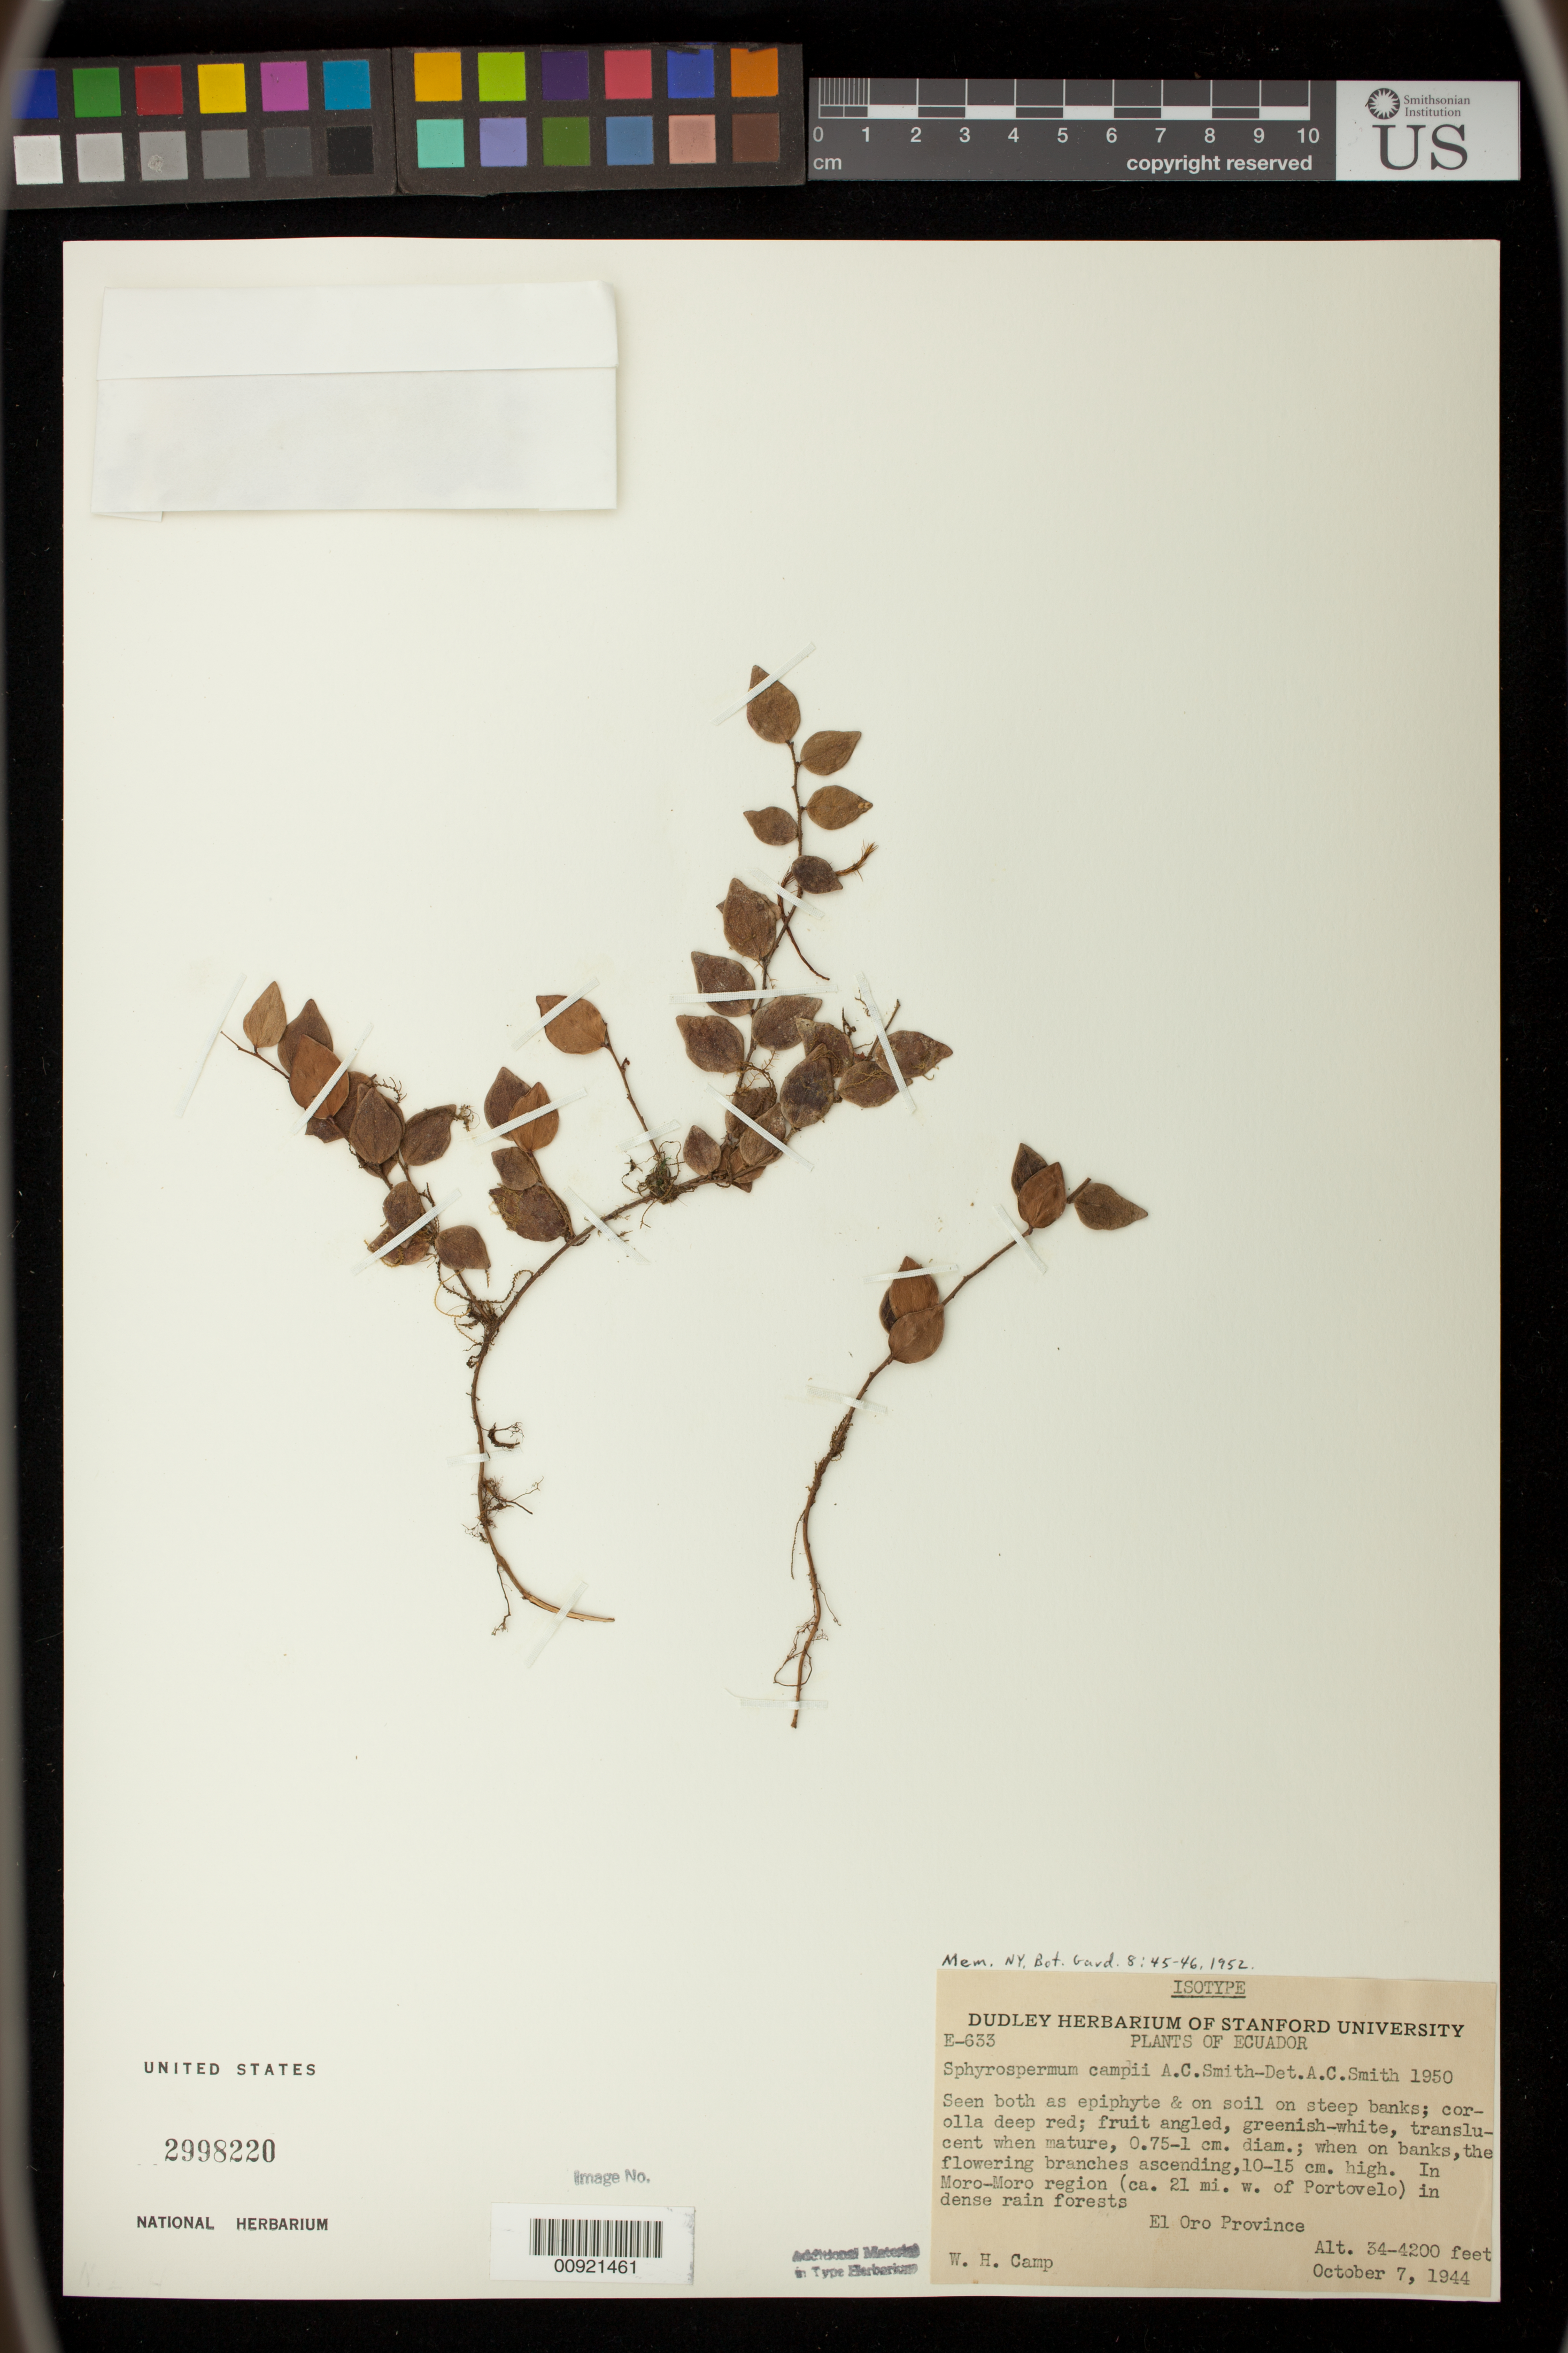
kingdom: Plantae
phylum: Tracheophyta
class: Magnoliopsida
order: Ericales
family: Ericaceae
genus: Sphyrospermum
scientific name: Sphyrospermum campii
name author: A.C. Sm.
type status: Isotype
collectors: W. H. Camp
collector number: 633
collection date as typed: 07 Oct 1944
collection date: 1944-10-07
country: Ecuador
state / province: El Oro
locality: Moro-Moro region, ca. 21 mi W of Portovelo.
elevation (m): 1158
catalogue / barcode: US 2998220